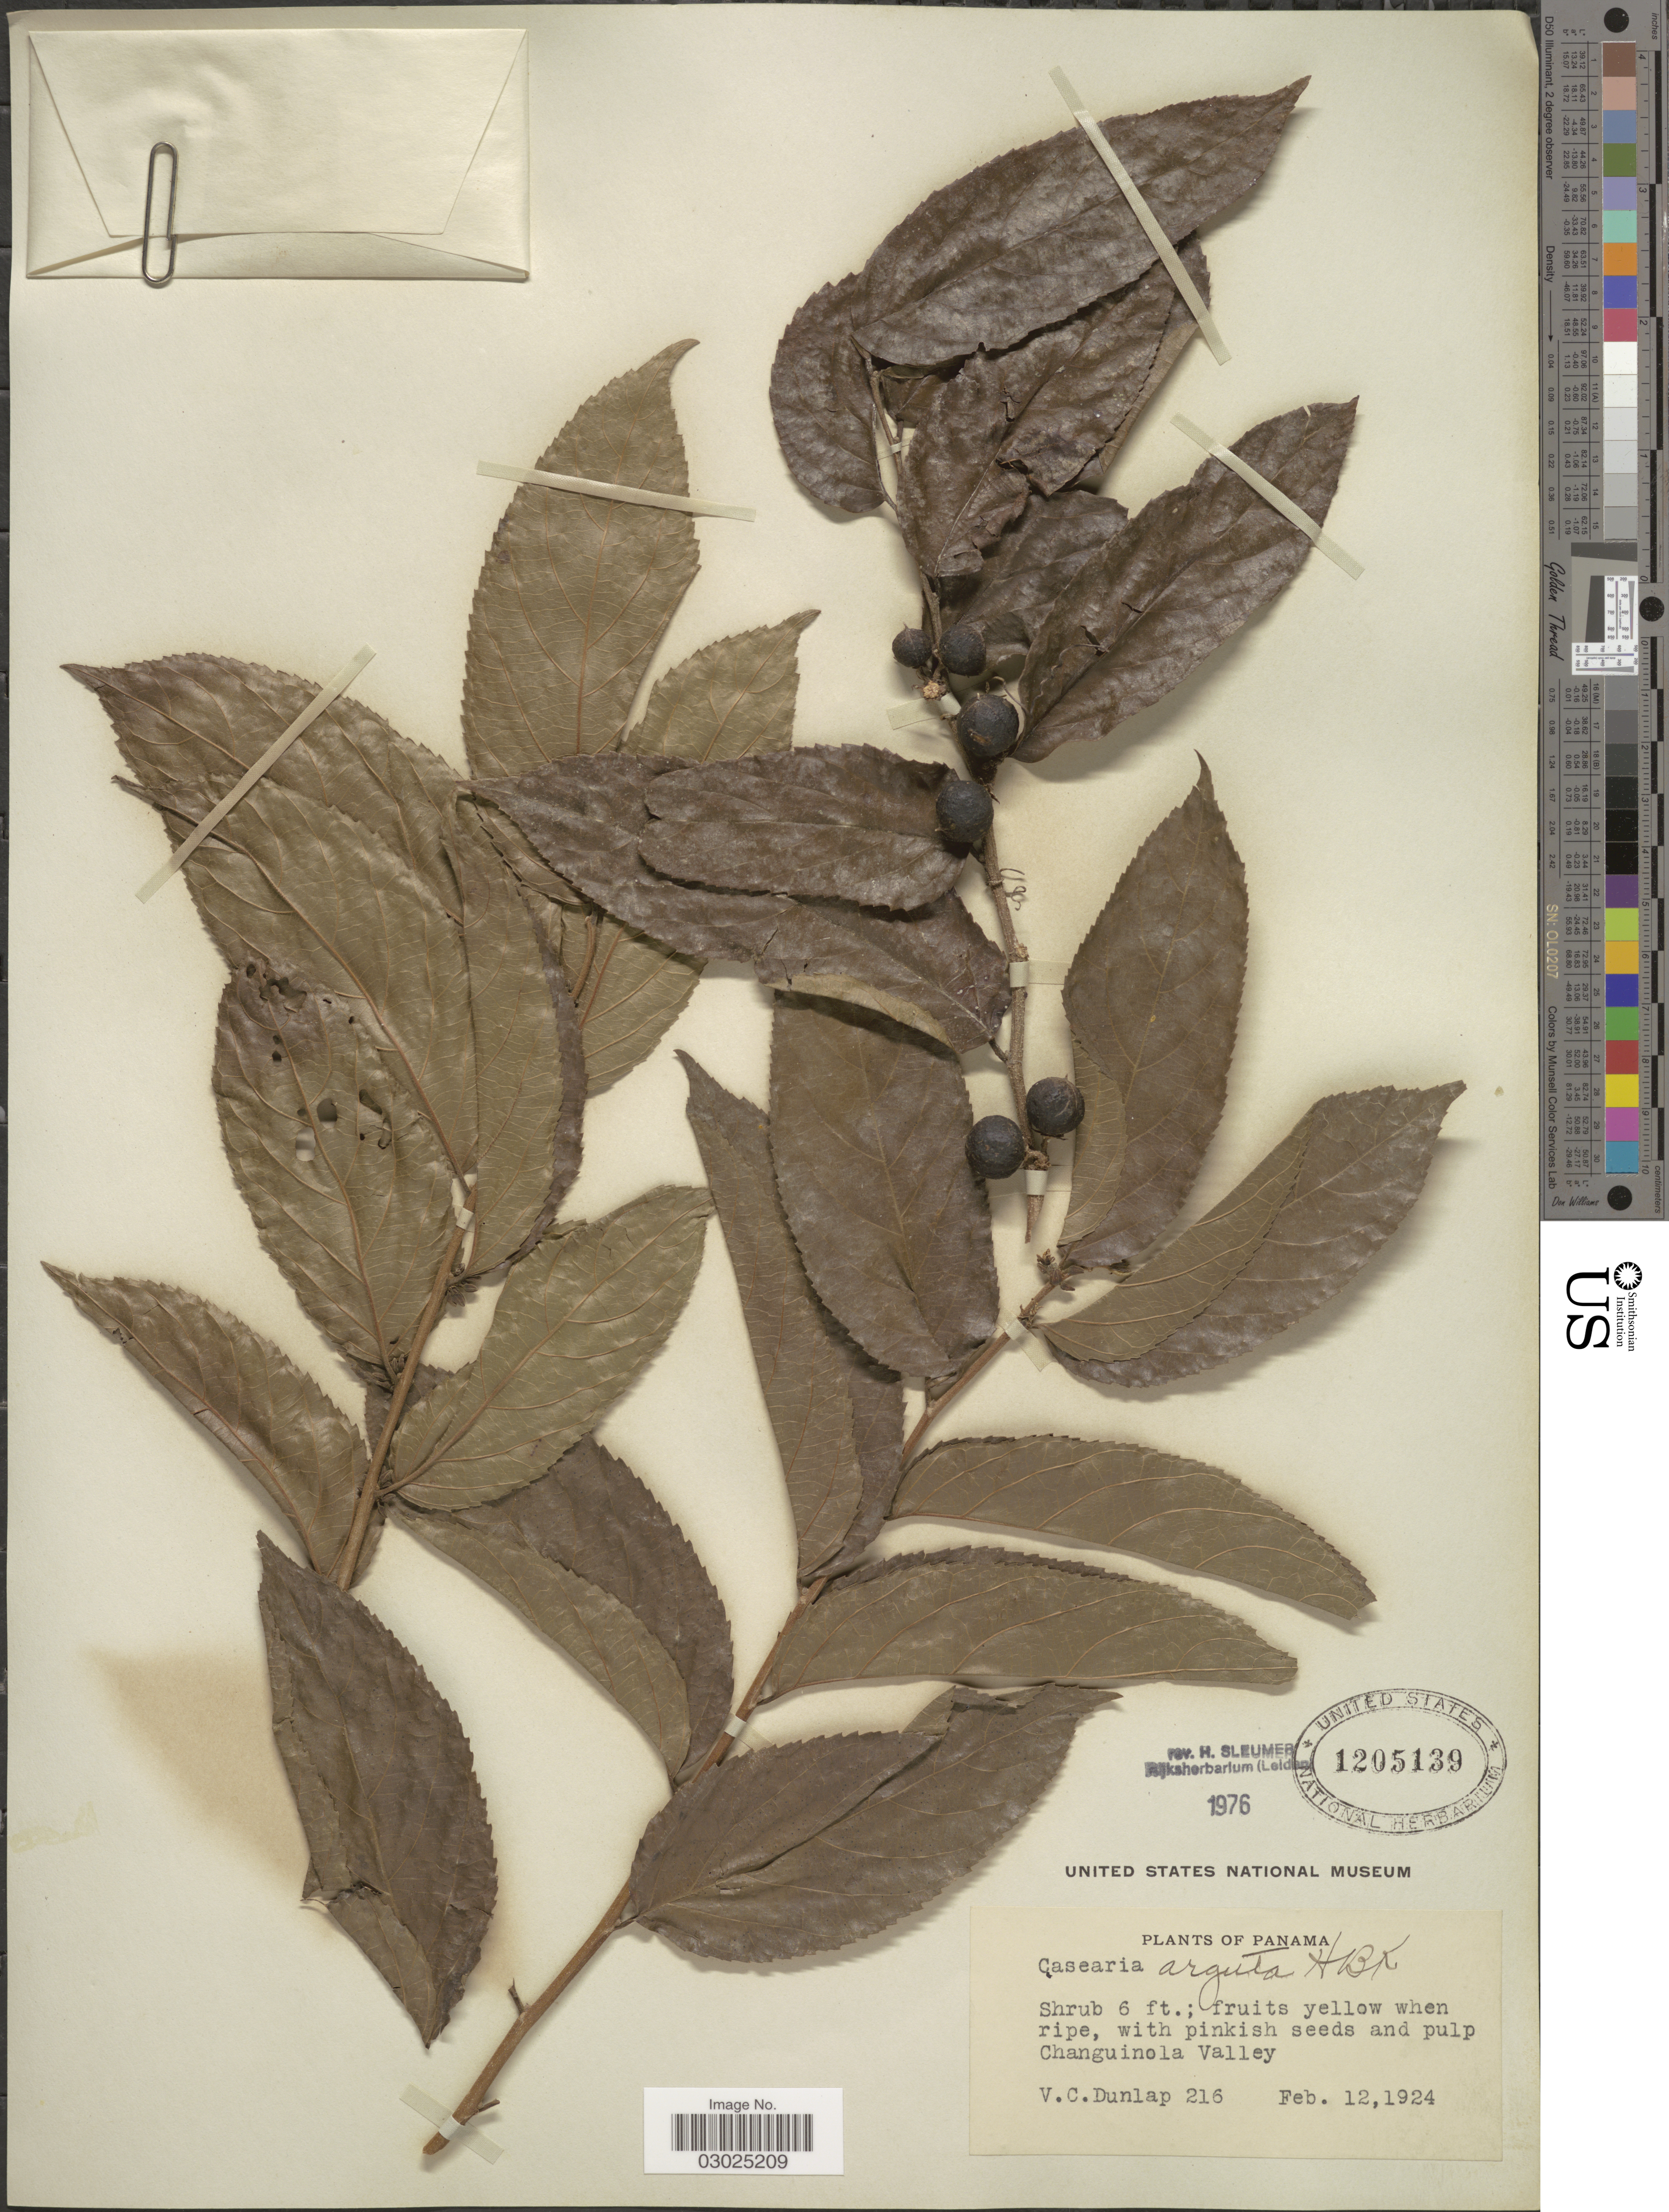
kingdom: Plantae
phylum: Tracheophyta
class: Magnoliopsida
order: Malpighiales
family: Salicaceae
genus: Casearia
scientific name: Casearia arguta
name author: Kunth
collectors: V. C. Dunlap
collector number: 216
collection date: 1924-02-12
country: Panama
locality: Changuinola Valley.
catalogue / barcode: US 1205139